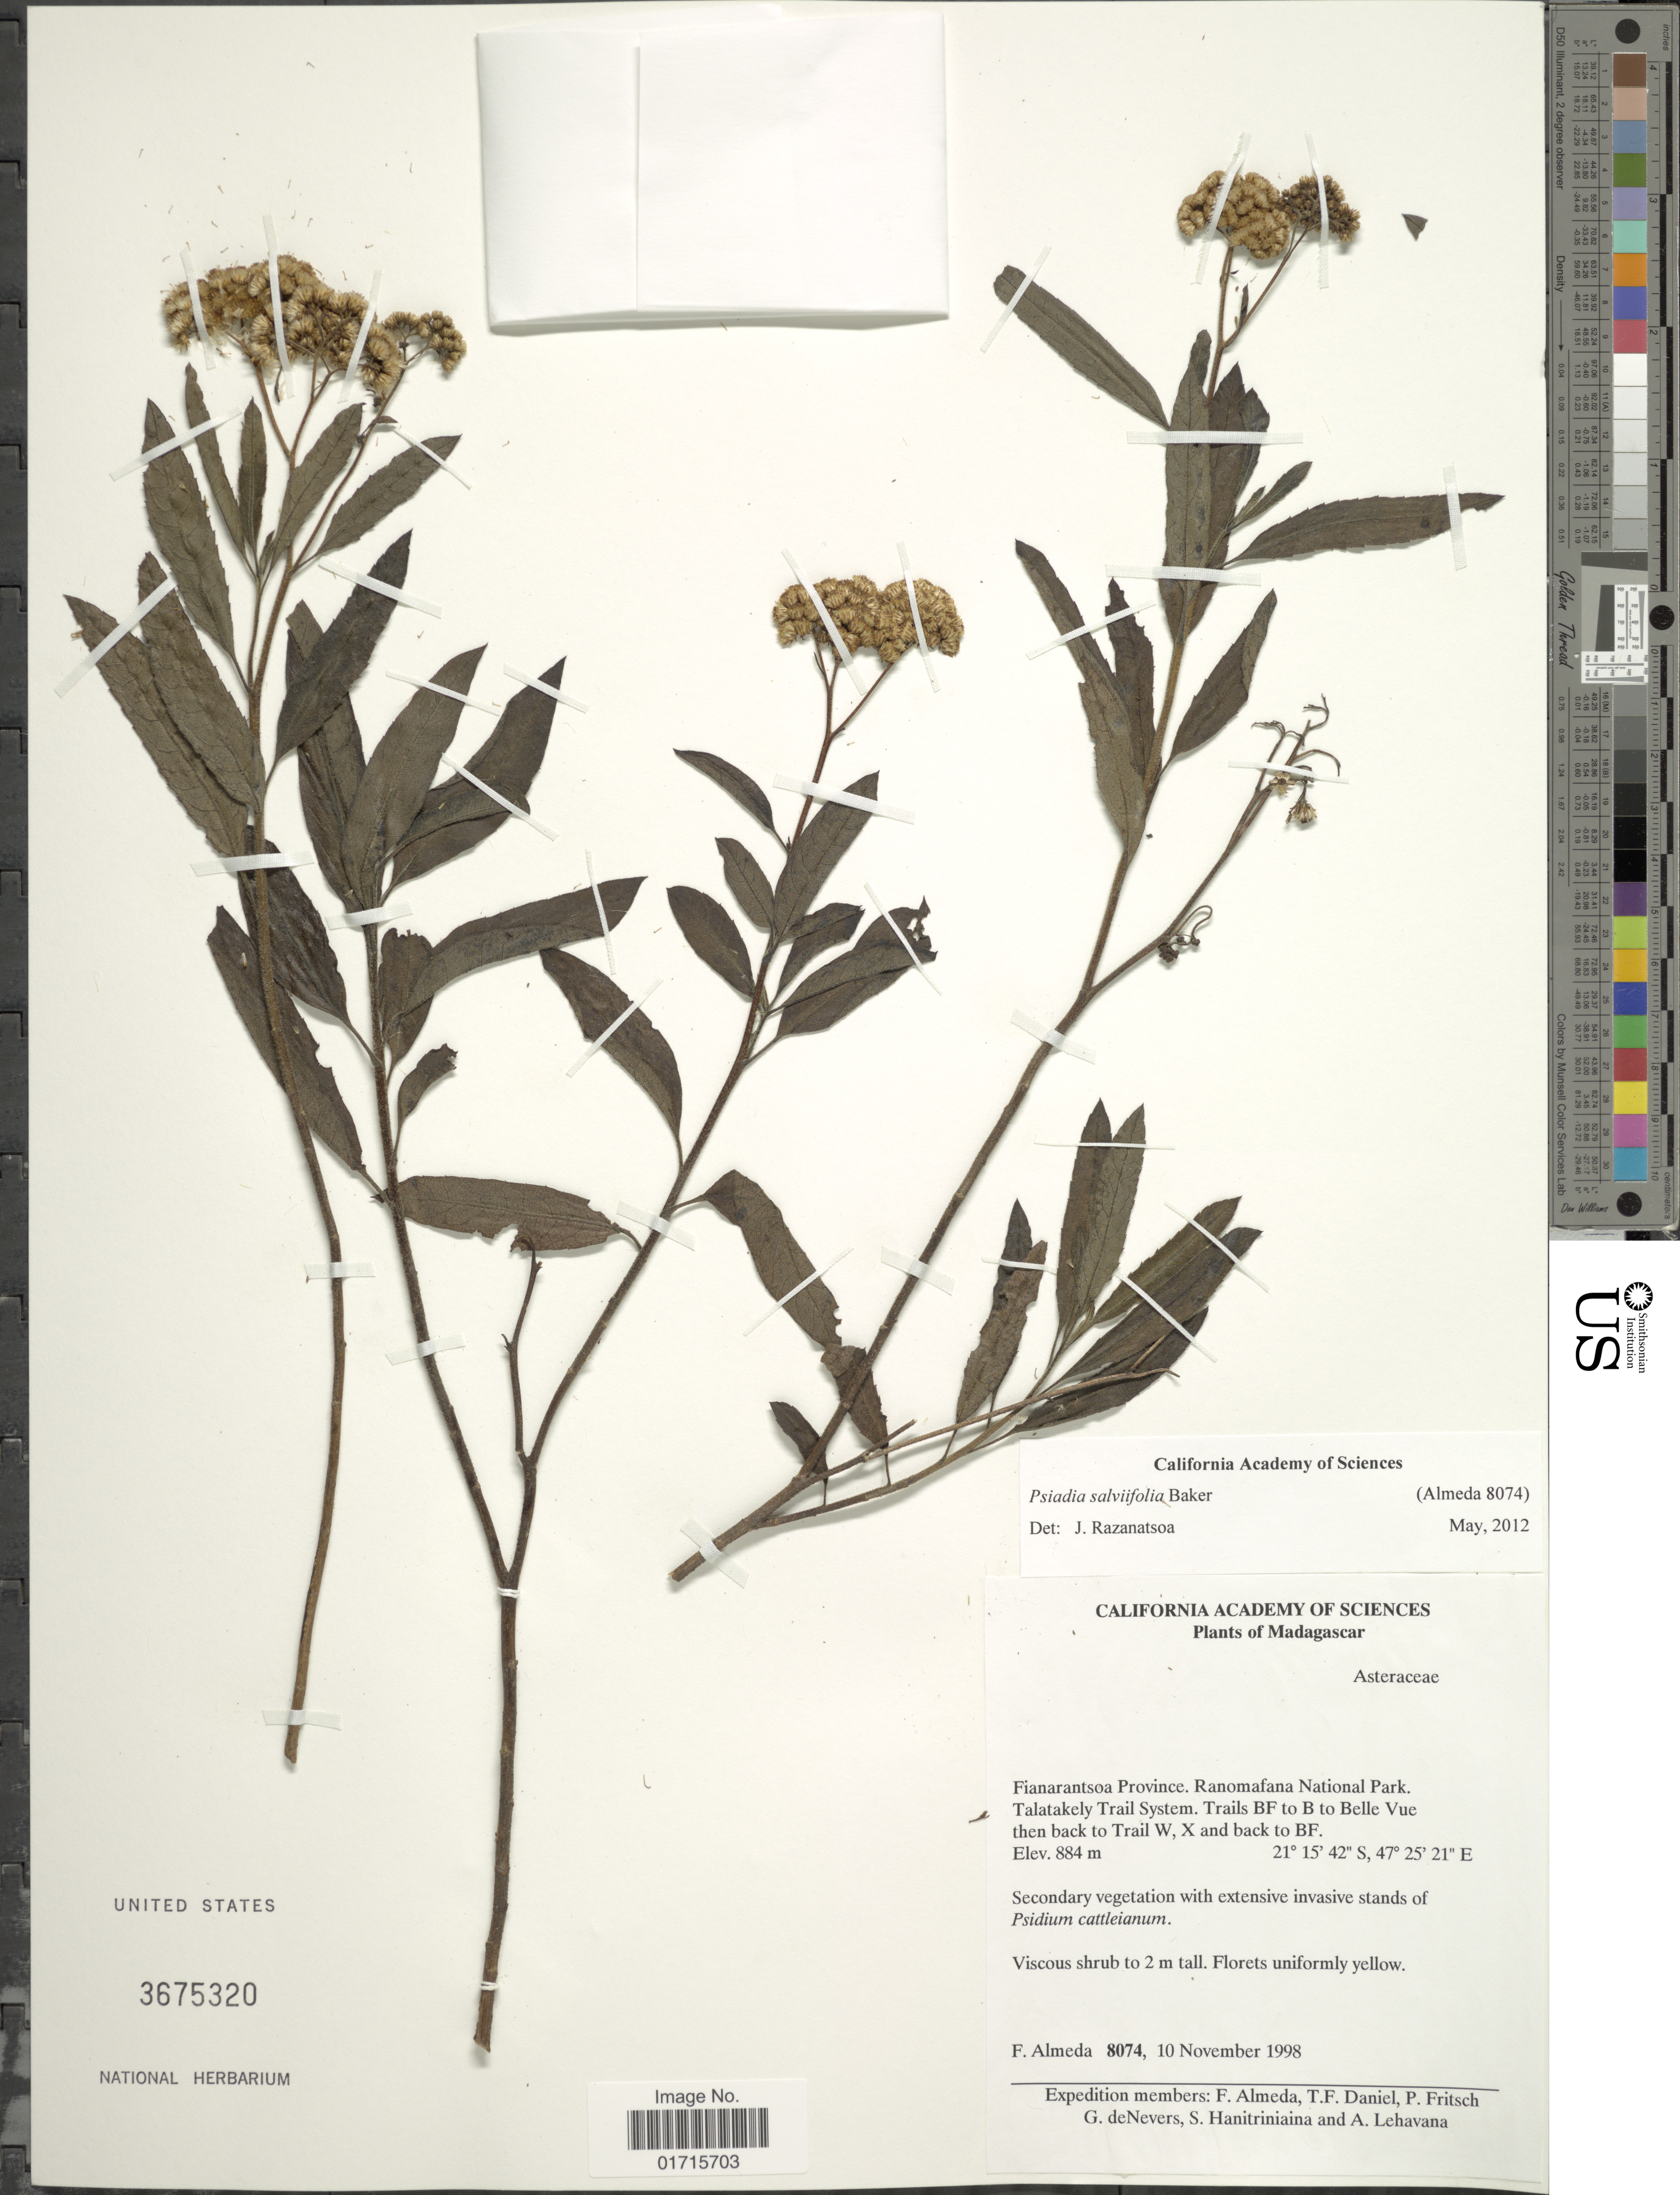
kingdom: Plantae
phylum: Tracheophyta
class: Magnoliopsida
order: Asterales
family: Asteraceae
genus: Psiadia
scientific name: Psiadia salviaefolia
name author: Baker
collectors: F. Almeda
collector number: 8074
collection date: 1998-11-10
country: Madagascar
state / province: Vatovavy Fitovinany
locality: Fianarantsoa Province. Ranomafana National Park. Talatakely Trail System. Trails BF to B to Belle Vue then back to Trail W, [Foreign script] and back to BF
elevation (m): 884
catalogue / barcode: US 3675320